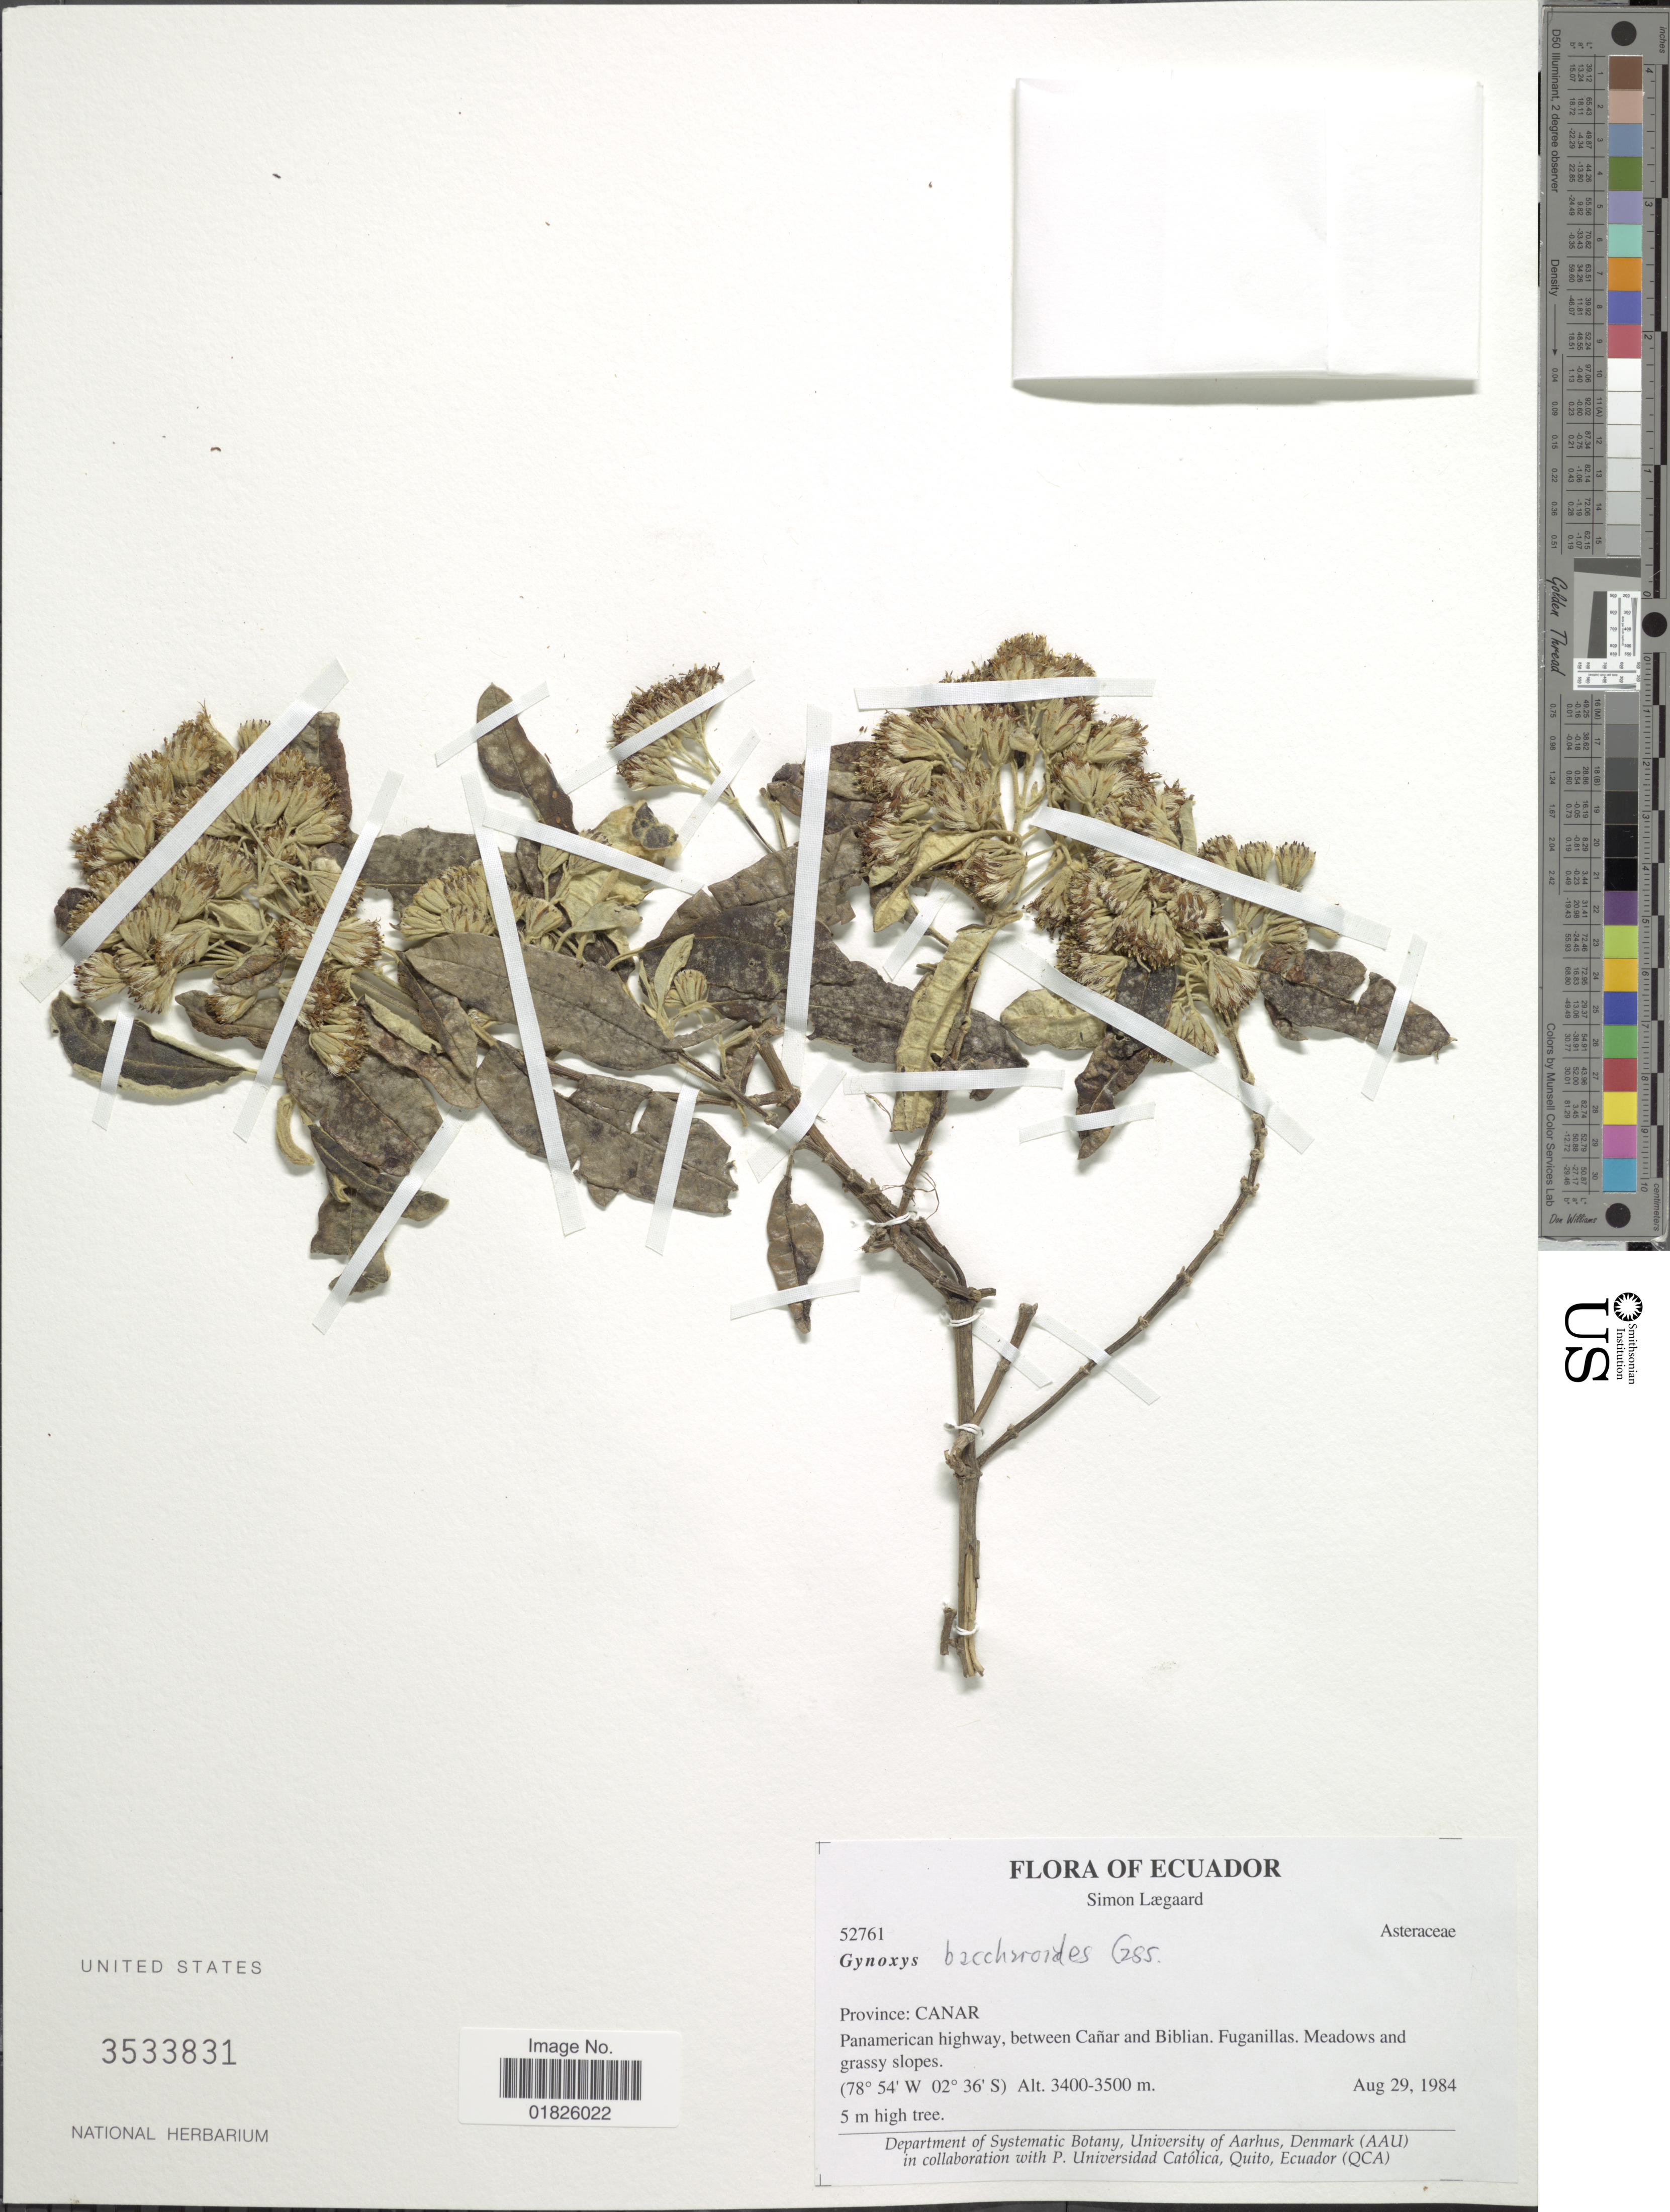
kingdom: Plantae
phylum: Tracheophyta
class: Magnoliopsida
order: Asterales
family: Asteraceae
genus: Gynoxys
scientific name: Gynoxys baccharoides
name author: (Kunth) Cass.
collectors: S. Lægaard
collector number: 52761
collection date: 1984-08-29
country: Ecuador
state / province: Cañar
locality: Panamerican Highway, between Canar and Biblian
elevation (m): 3400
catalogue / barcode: US 3533831